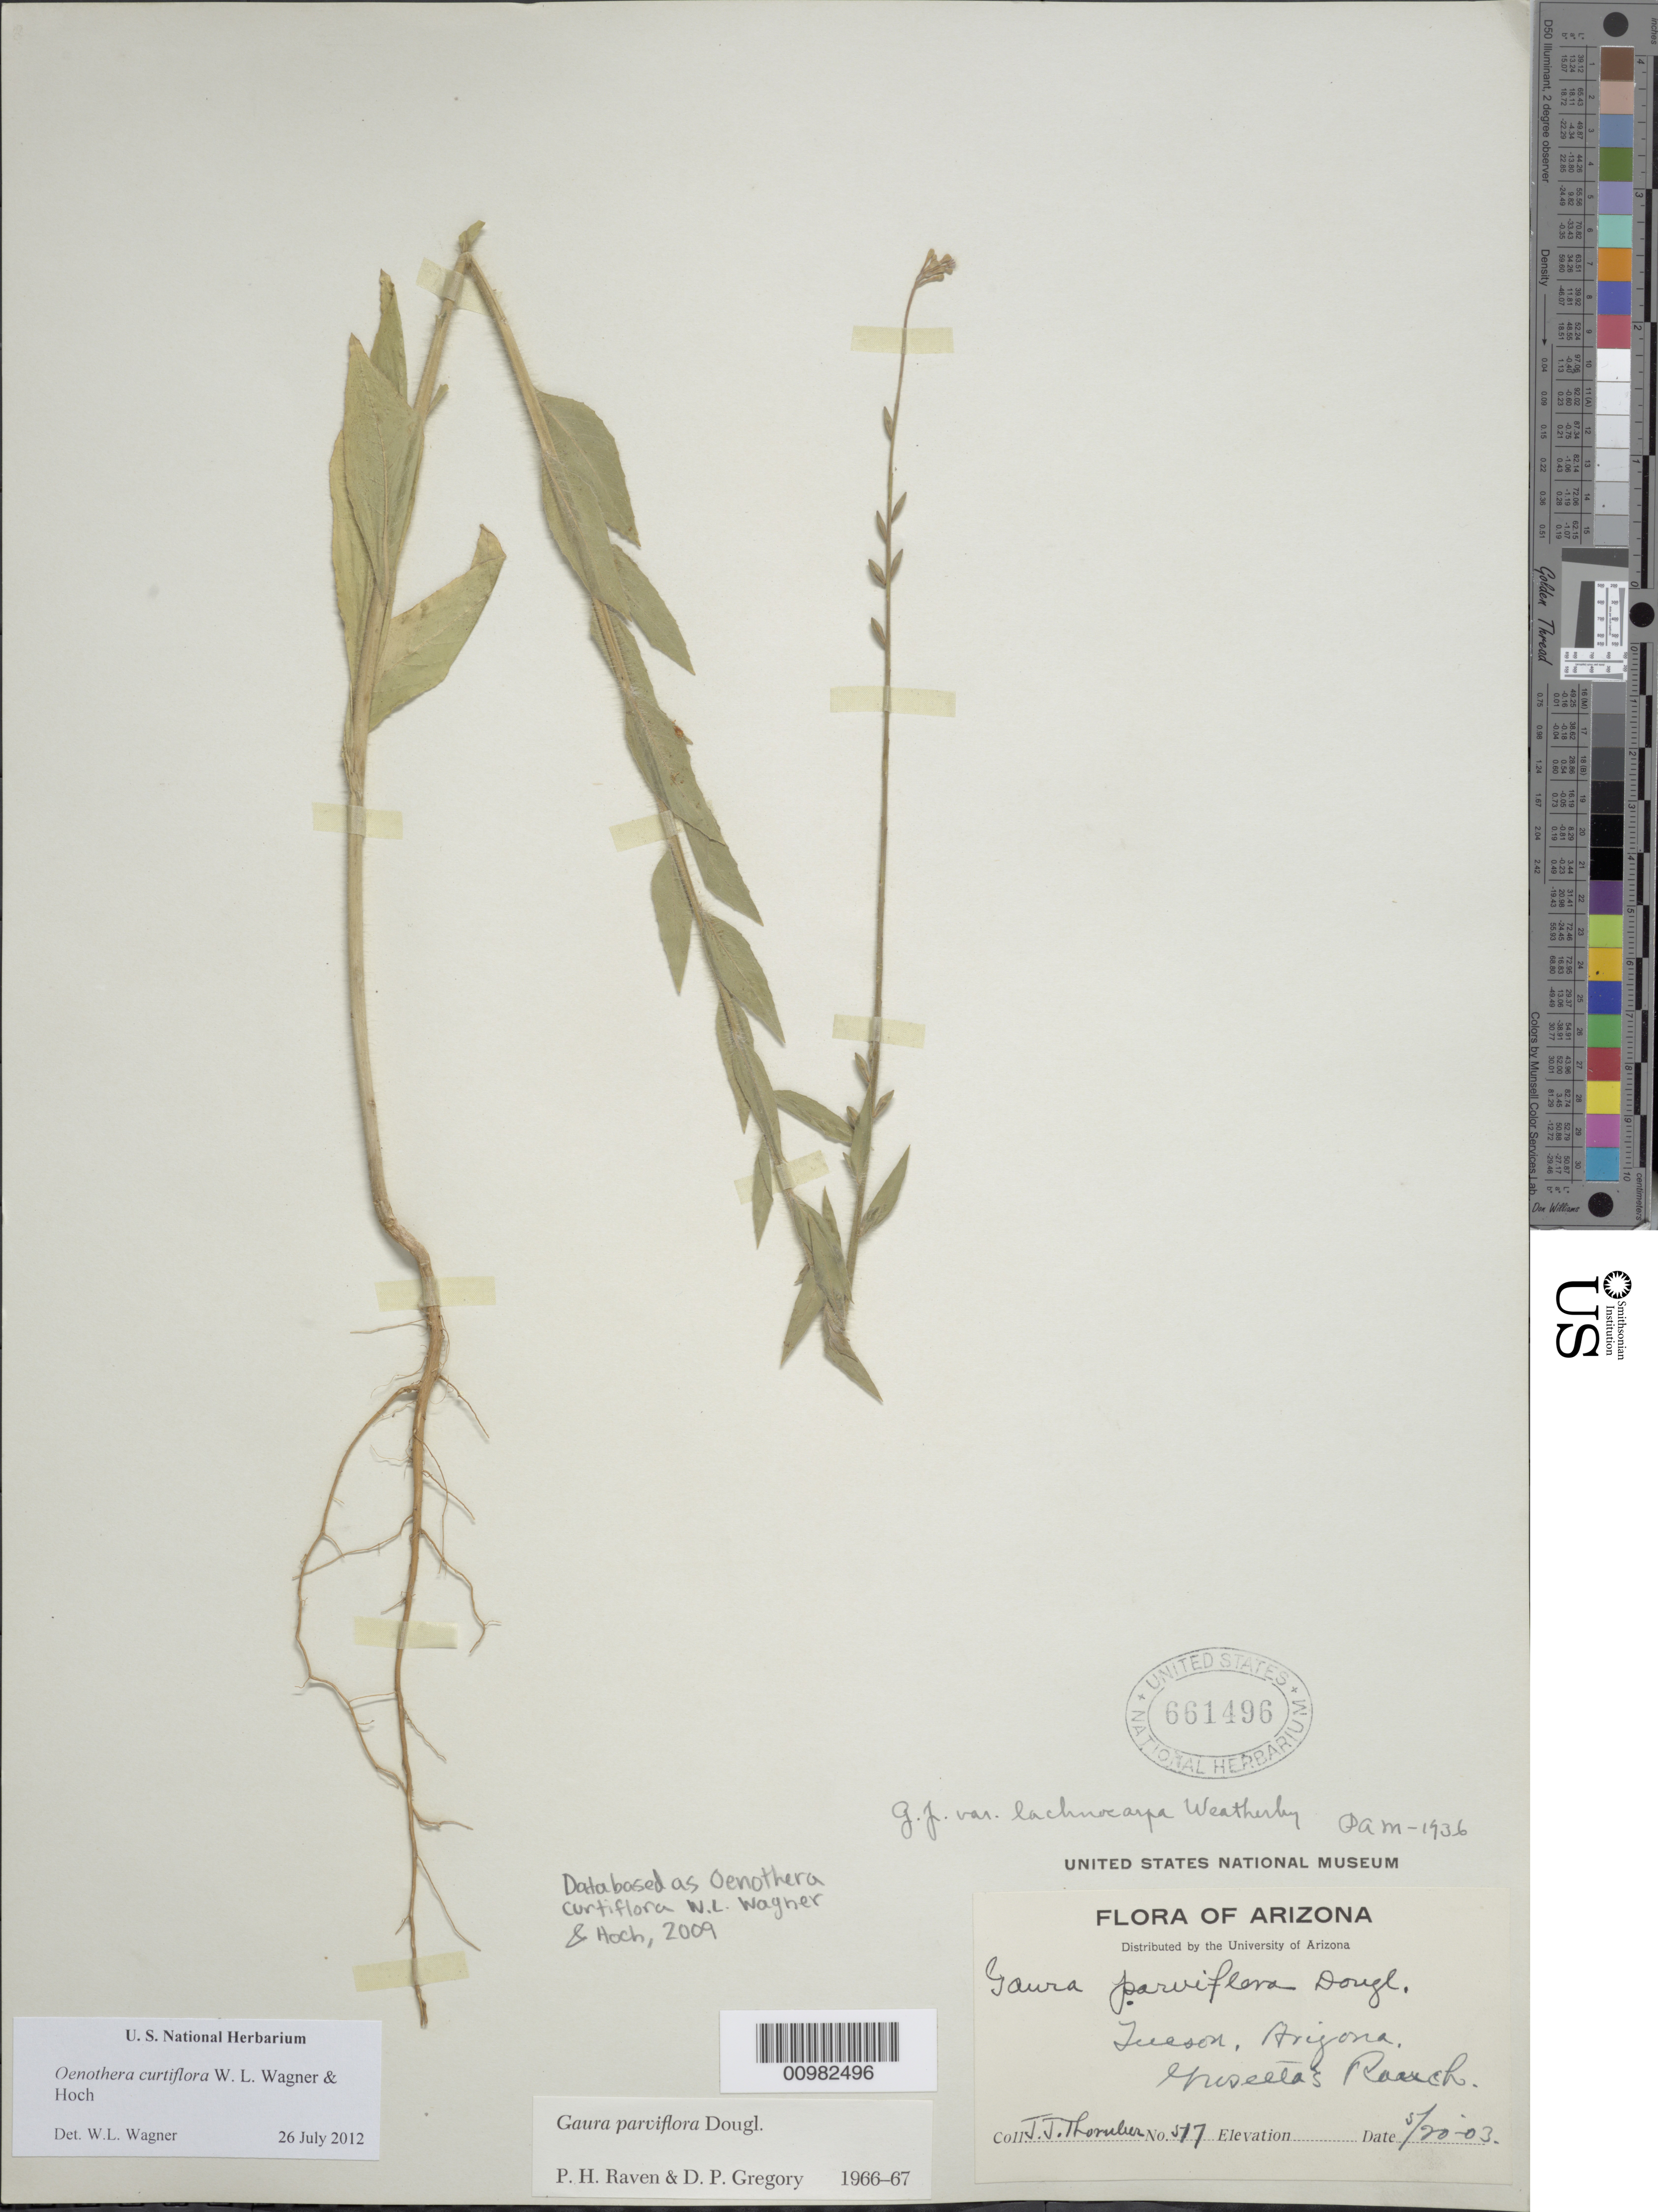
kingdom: Plantae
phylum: Tracheophyta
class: Magnoliopsida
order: Myrtales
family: Onagraceae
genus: Oenothera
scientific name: Oenothera curtiflora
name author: W.L. Wagner & Hoch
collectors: J. Thornber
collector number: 577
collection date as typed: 20 May 1903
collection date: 1903-05-20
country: United States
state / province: Arizona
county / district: Pima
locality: Tucson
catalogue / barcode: US 661496